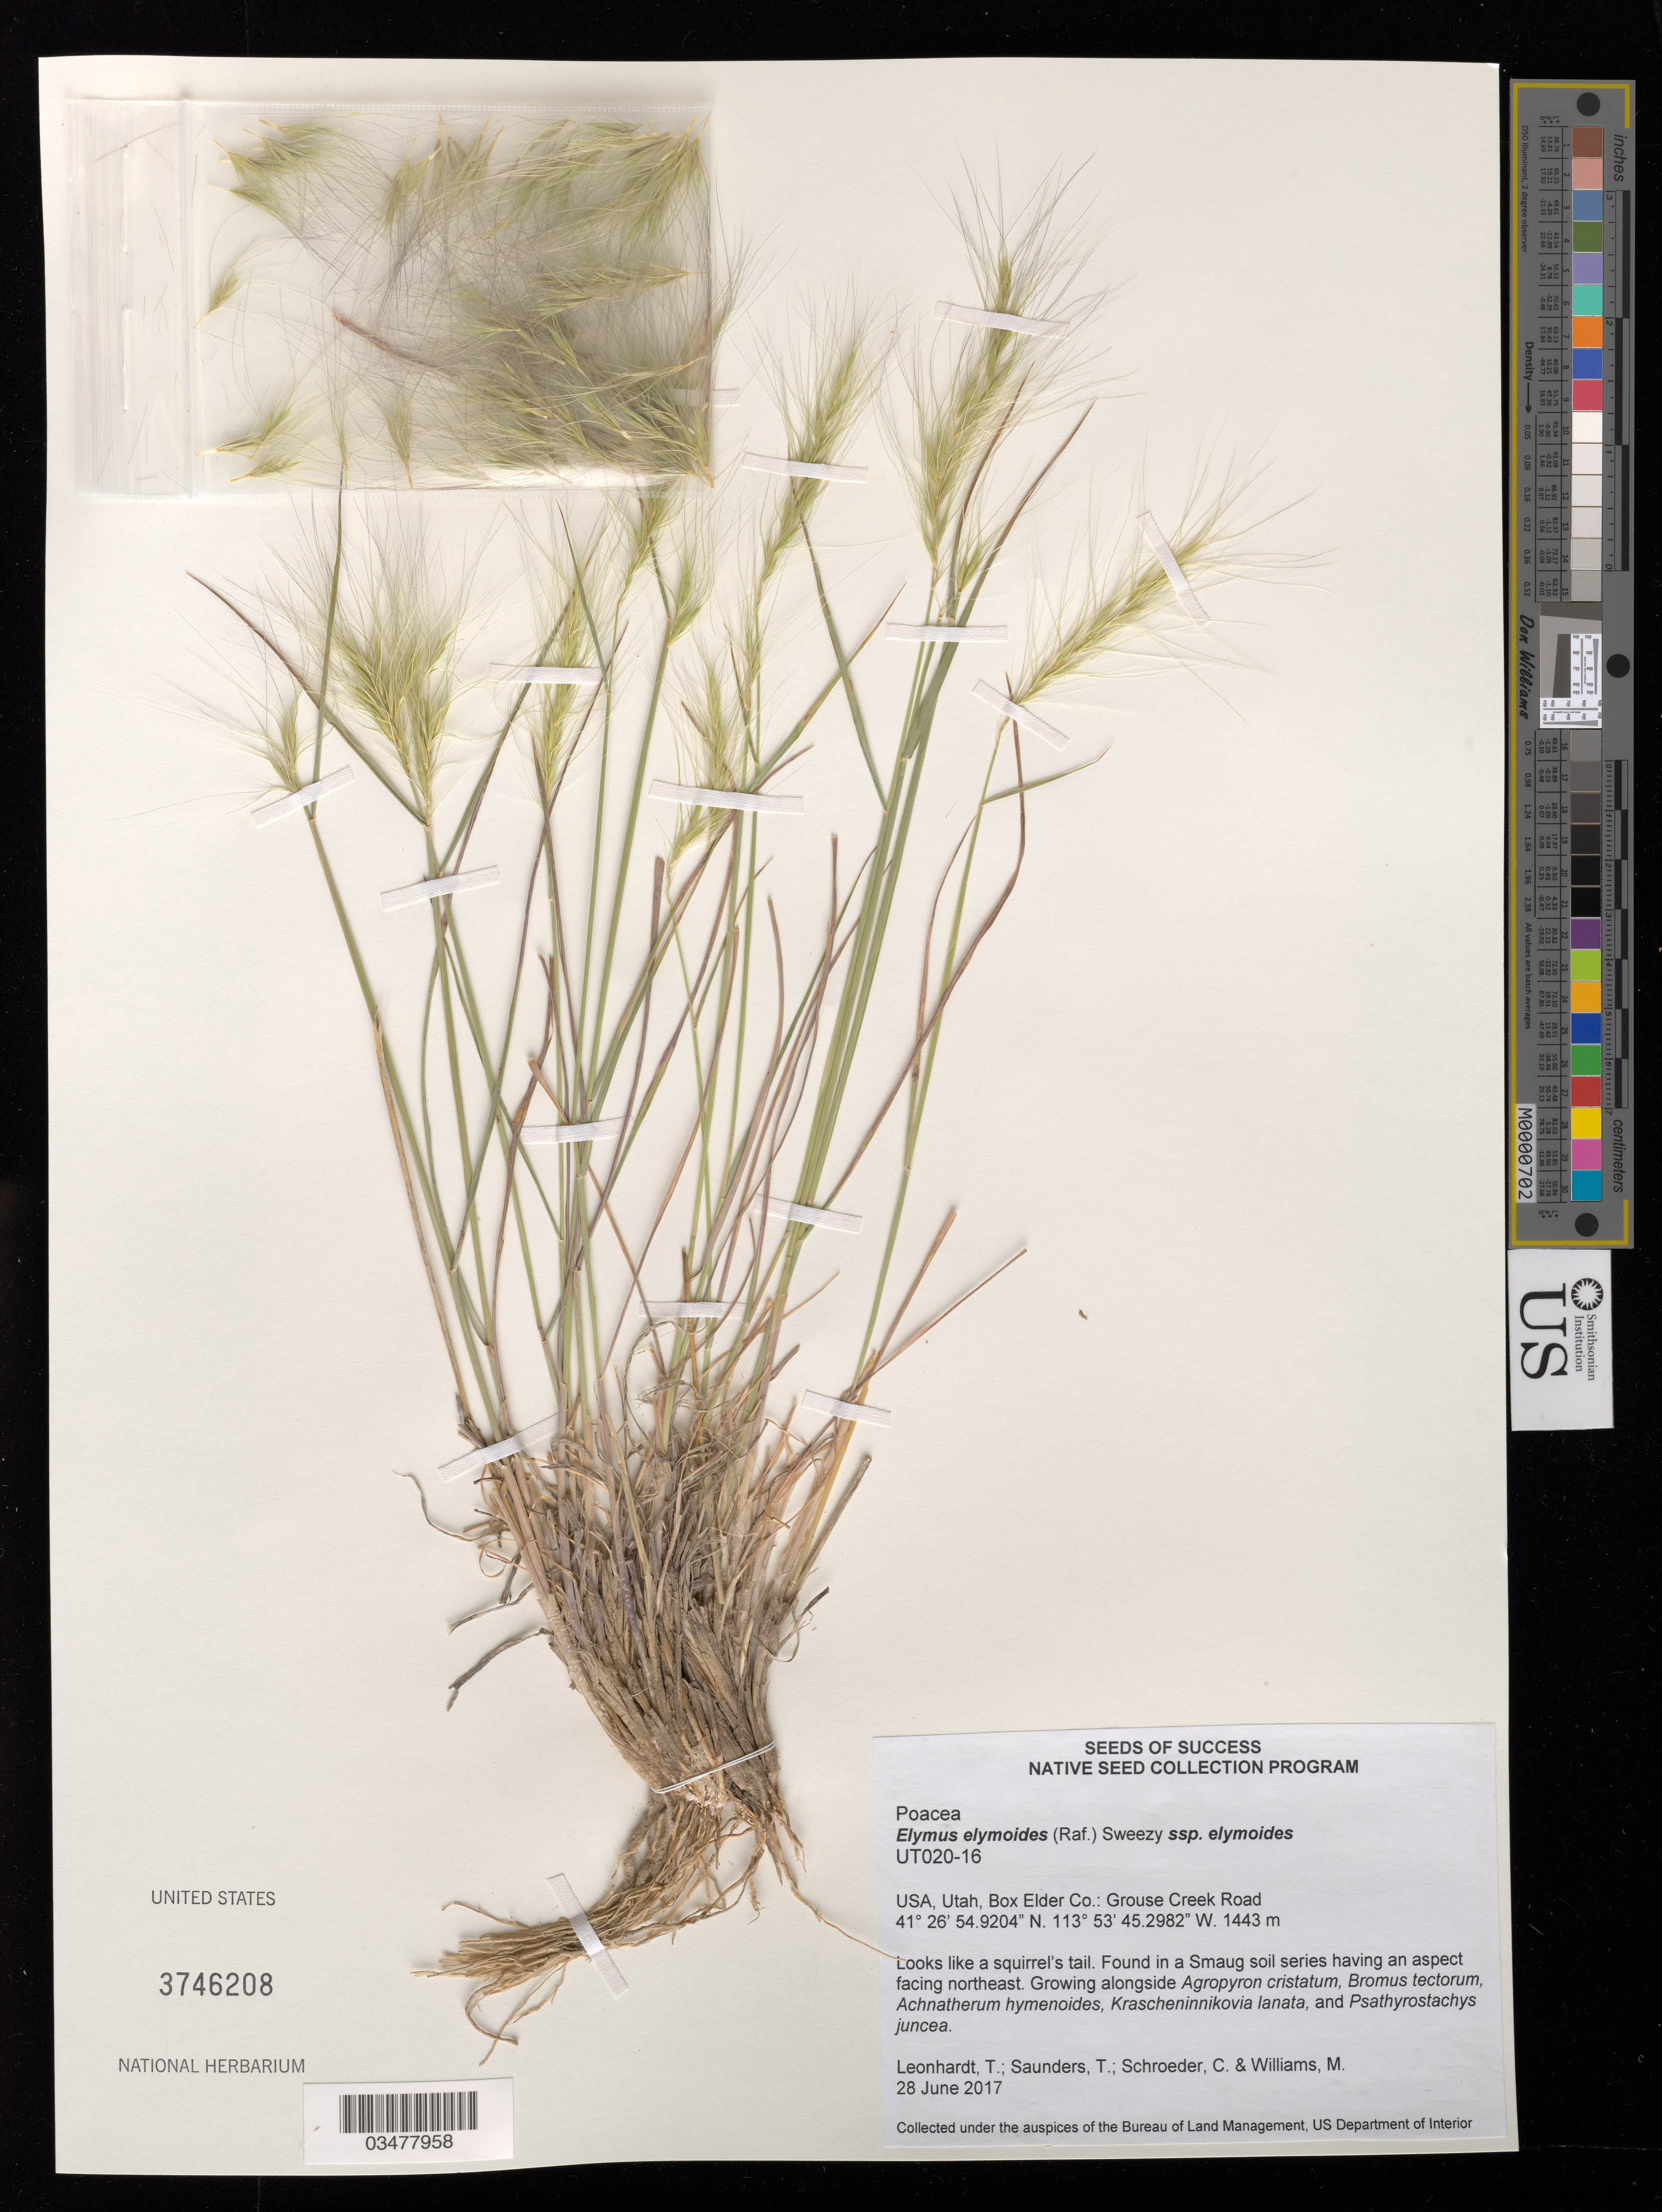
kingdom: Plantae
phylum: Tracheophyta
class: Liliopsida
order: Poales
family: Poaceae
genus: Elymus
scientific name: Elymus elymoides subsp. elymoides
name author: (Raf.) Swezey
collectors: T. Leonhardt, T. Saunders, G. Schroeder & M. Williams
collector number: UT020-16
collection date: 2017-06-28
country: United States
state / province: Utah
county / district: Box Elder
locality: BLM, Grouse Creek Road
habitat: With Agropyron cristatum, Bromus tectorum, Achnatherum hymenoides, etc.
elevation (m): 1443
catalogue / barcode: US 3746208